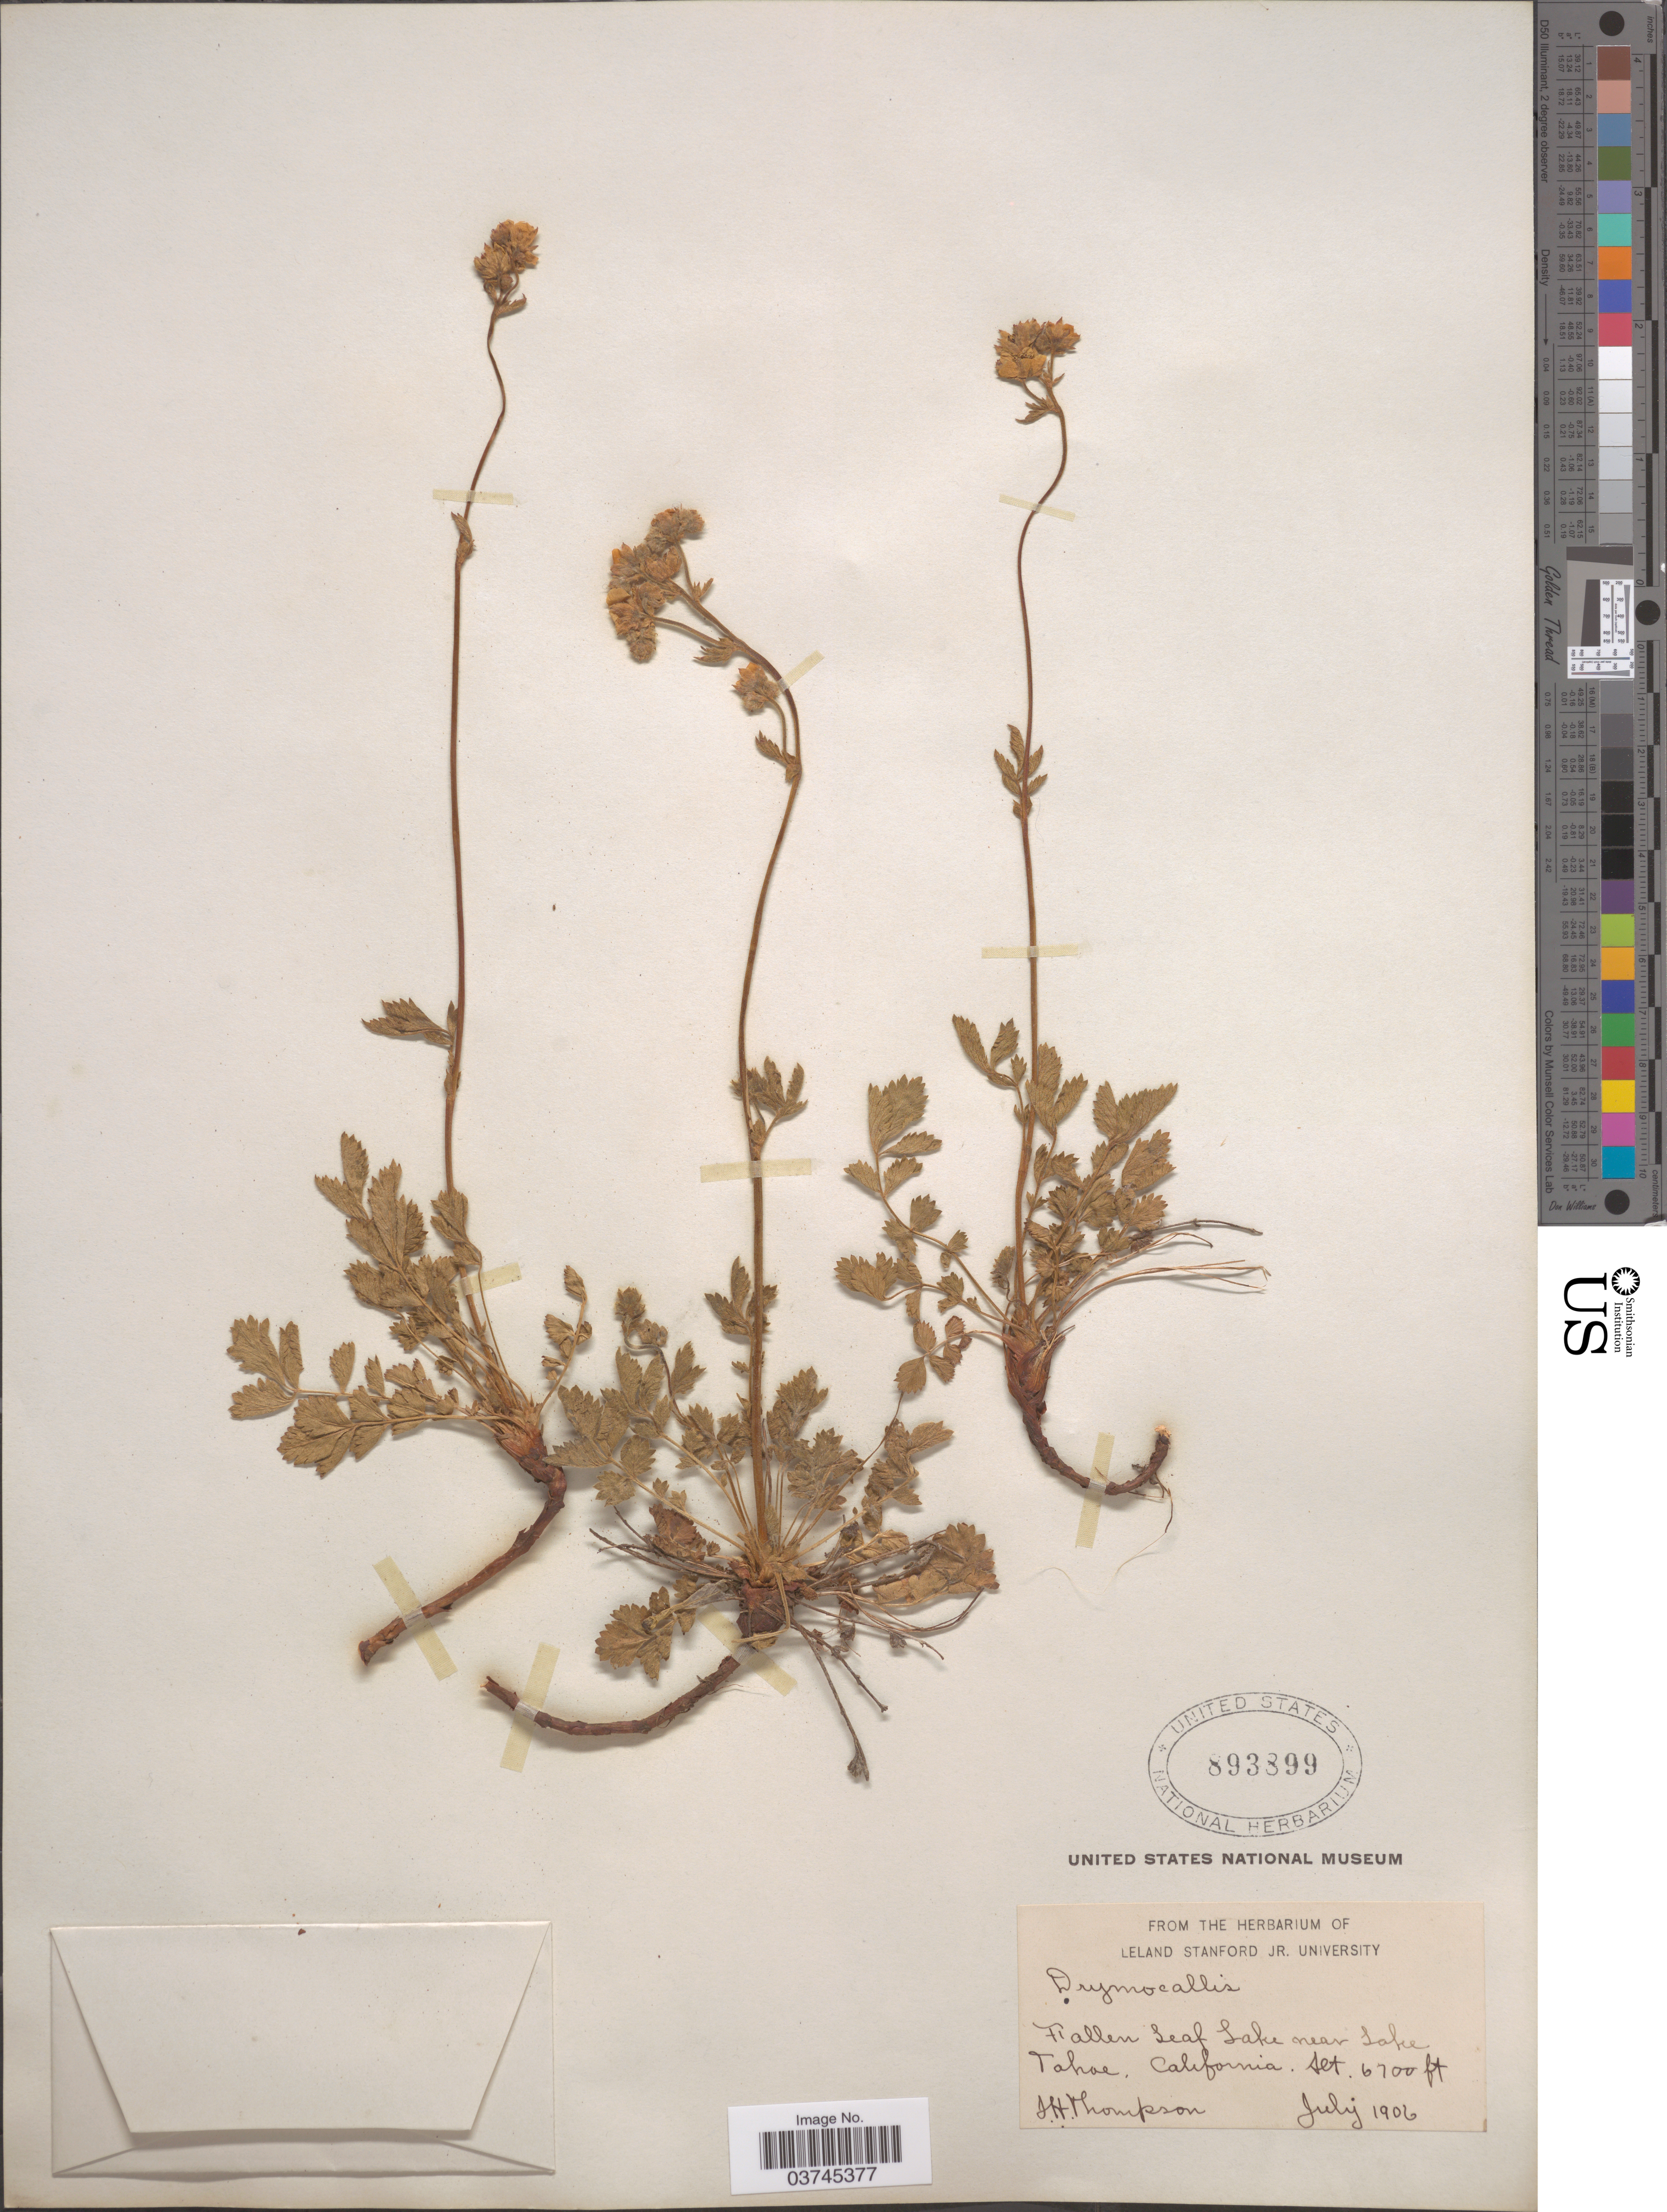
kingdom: Plantae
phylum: Tracheophyta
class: Magnoliopsida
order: Rosales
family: Rosaceae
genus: Drymocallis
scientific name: Drymocallis lactea var. lactea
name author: (Greene) Rydb.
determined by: Strong, Mark T., (BOT), Smithsonian Institution - National Museum of Natural History (UNITED STATES)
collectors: J. Thompson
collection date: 1906-07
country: United States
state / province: California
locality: Fallen Leaf Lake near Lake Tahoe.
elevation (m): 2042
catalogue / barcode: US 893899